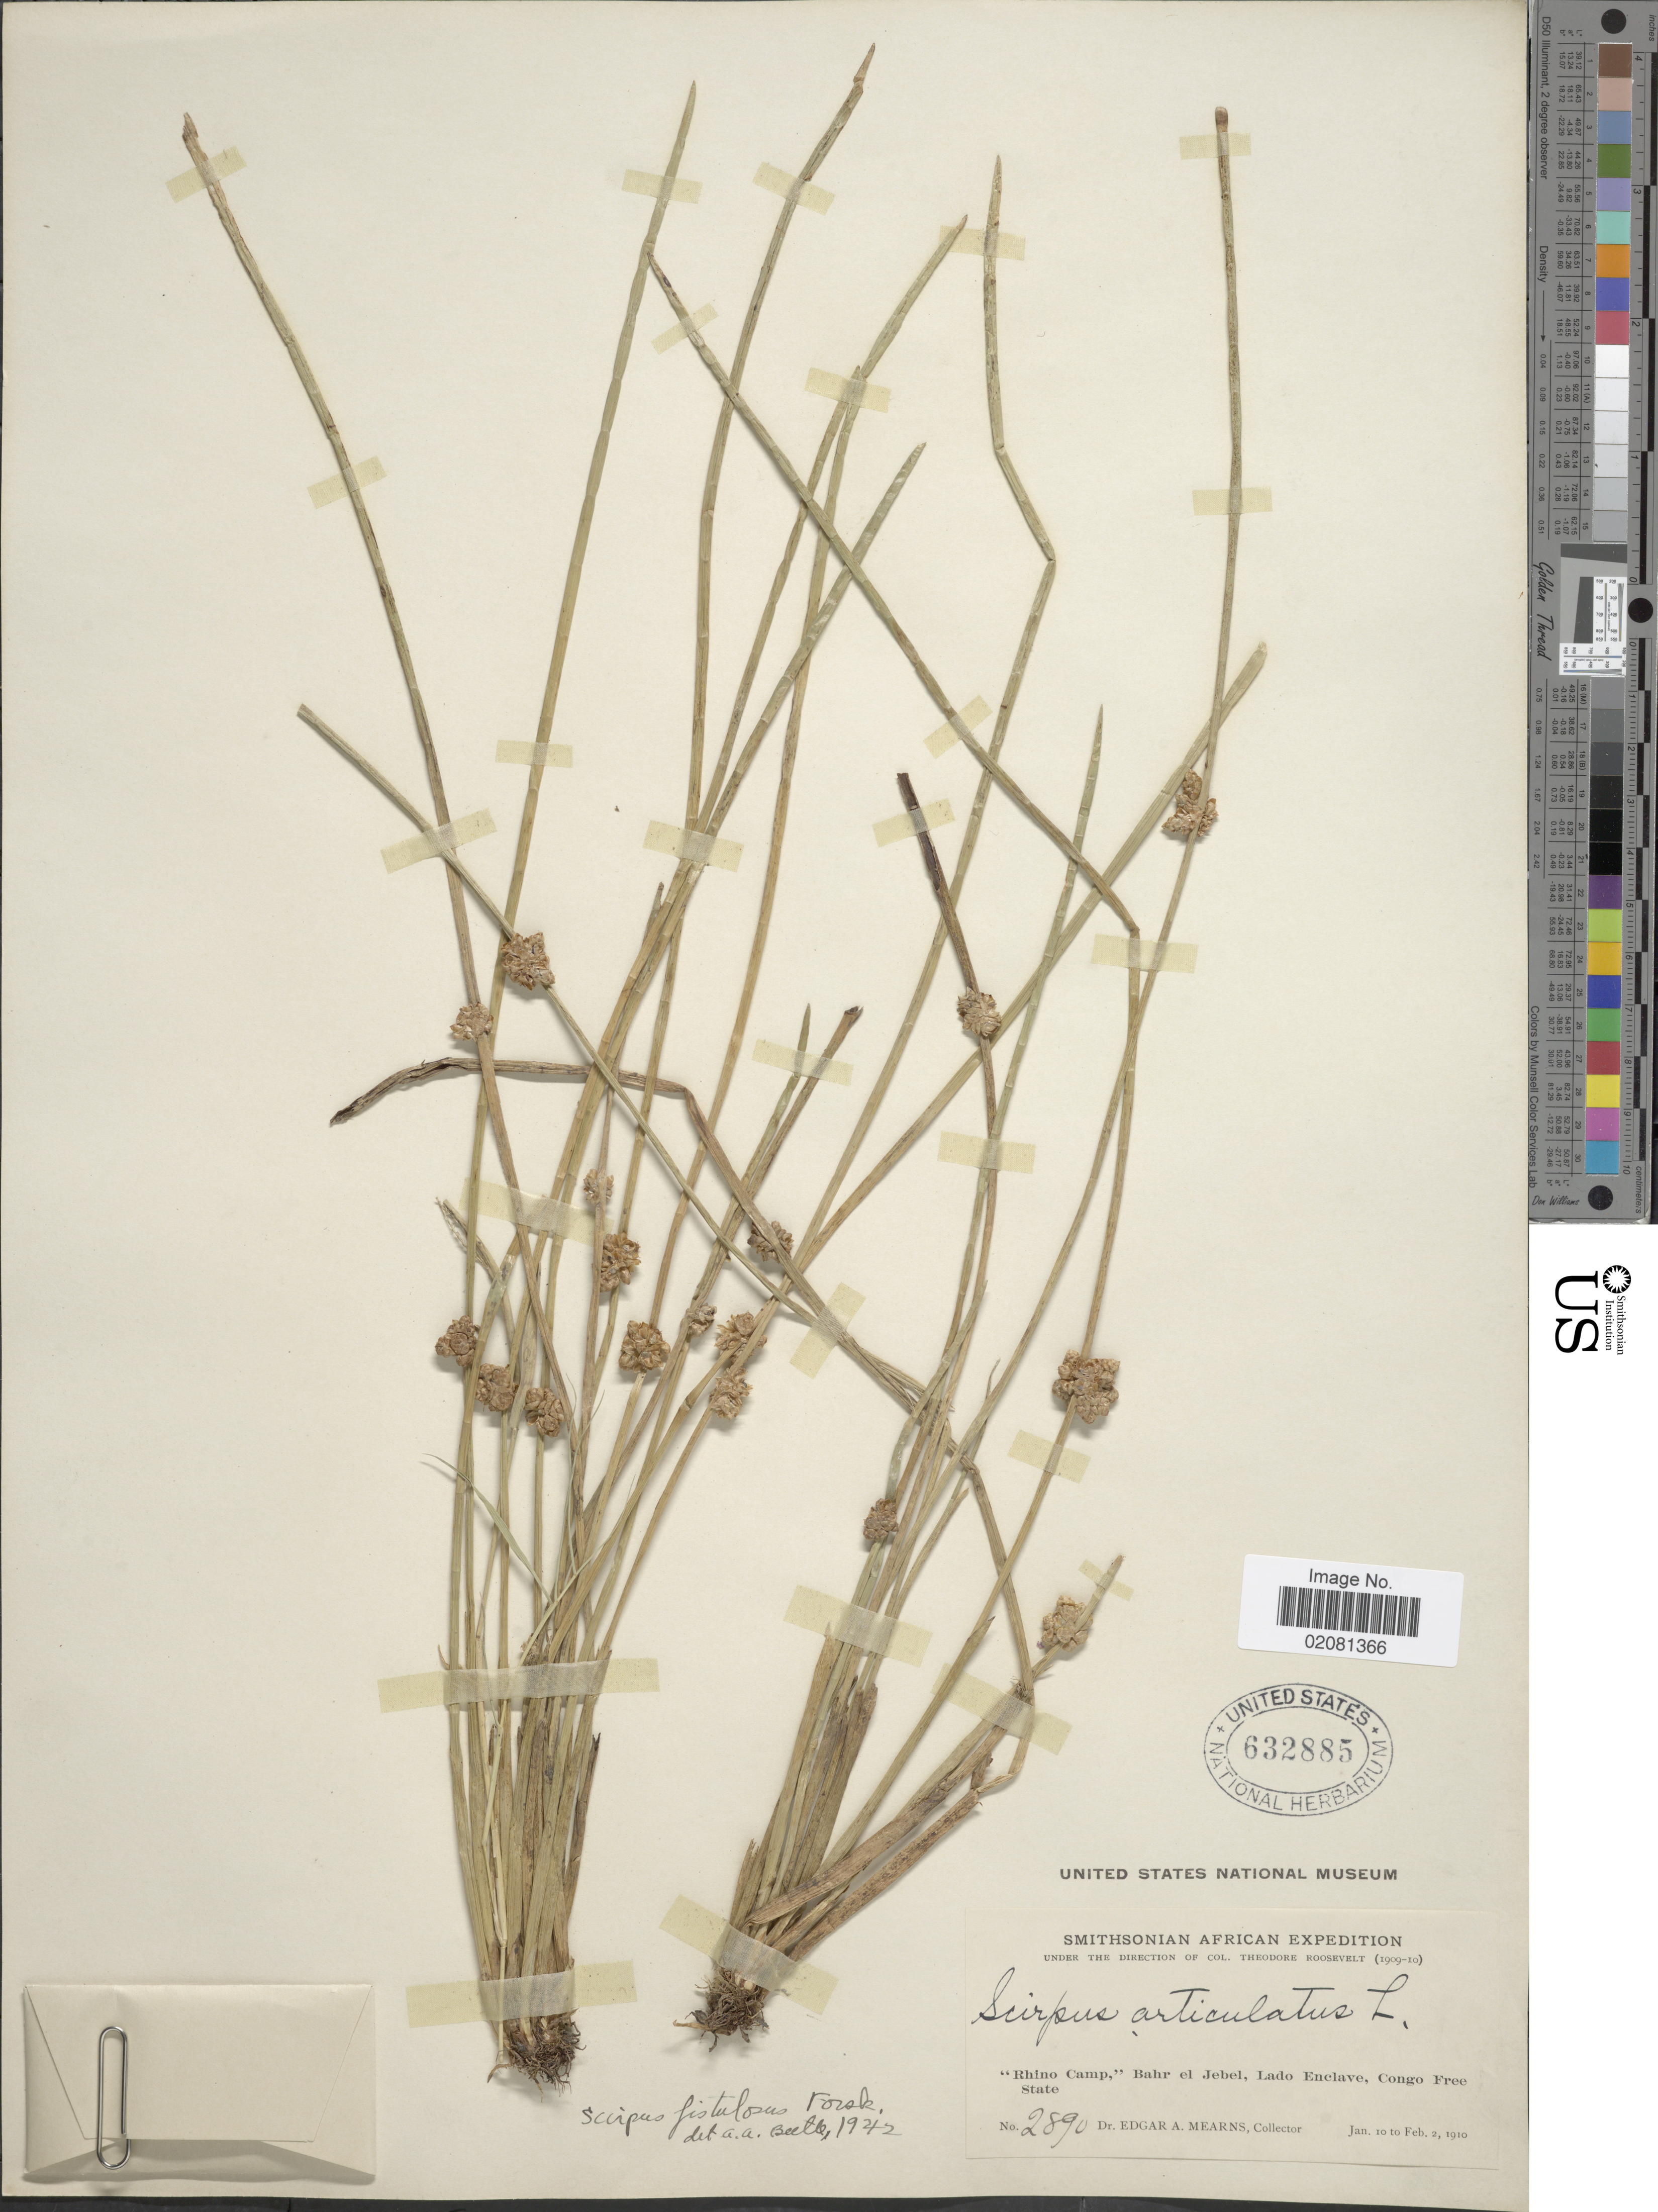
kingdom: Plantae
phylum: Tracheophyta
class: Liliopsida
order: Poales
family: Cyperaceae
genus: Schoenoplectus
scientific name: Schoenoplectus articulatus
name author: (L.) Palla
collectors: E. A. Mearns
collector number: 2890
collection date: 1910-01-10/1910-02-02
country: South Sudan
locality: Rhino Camp,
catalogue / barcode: US 632885